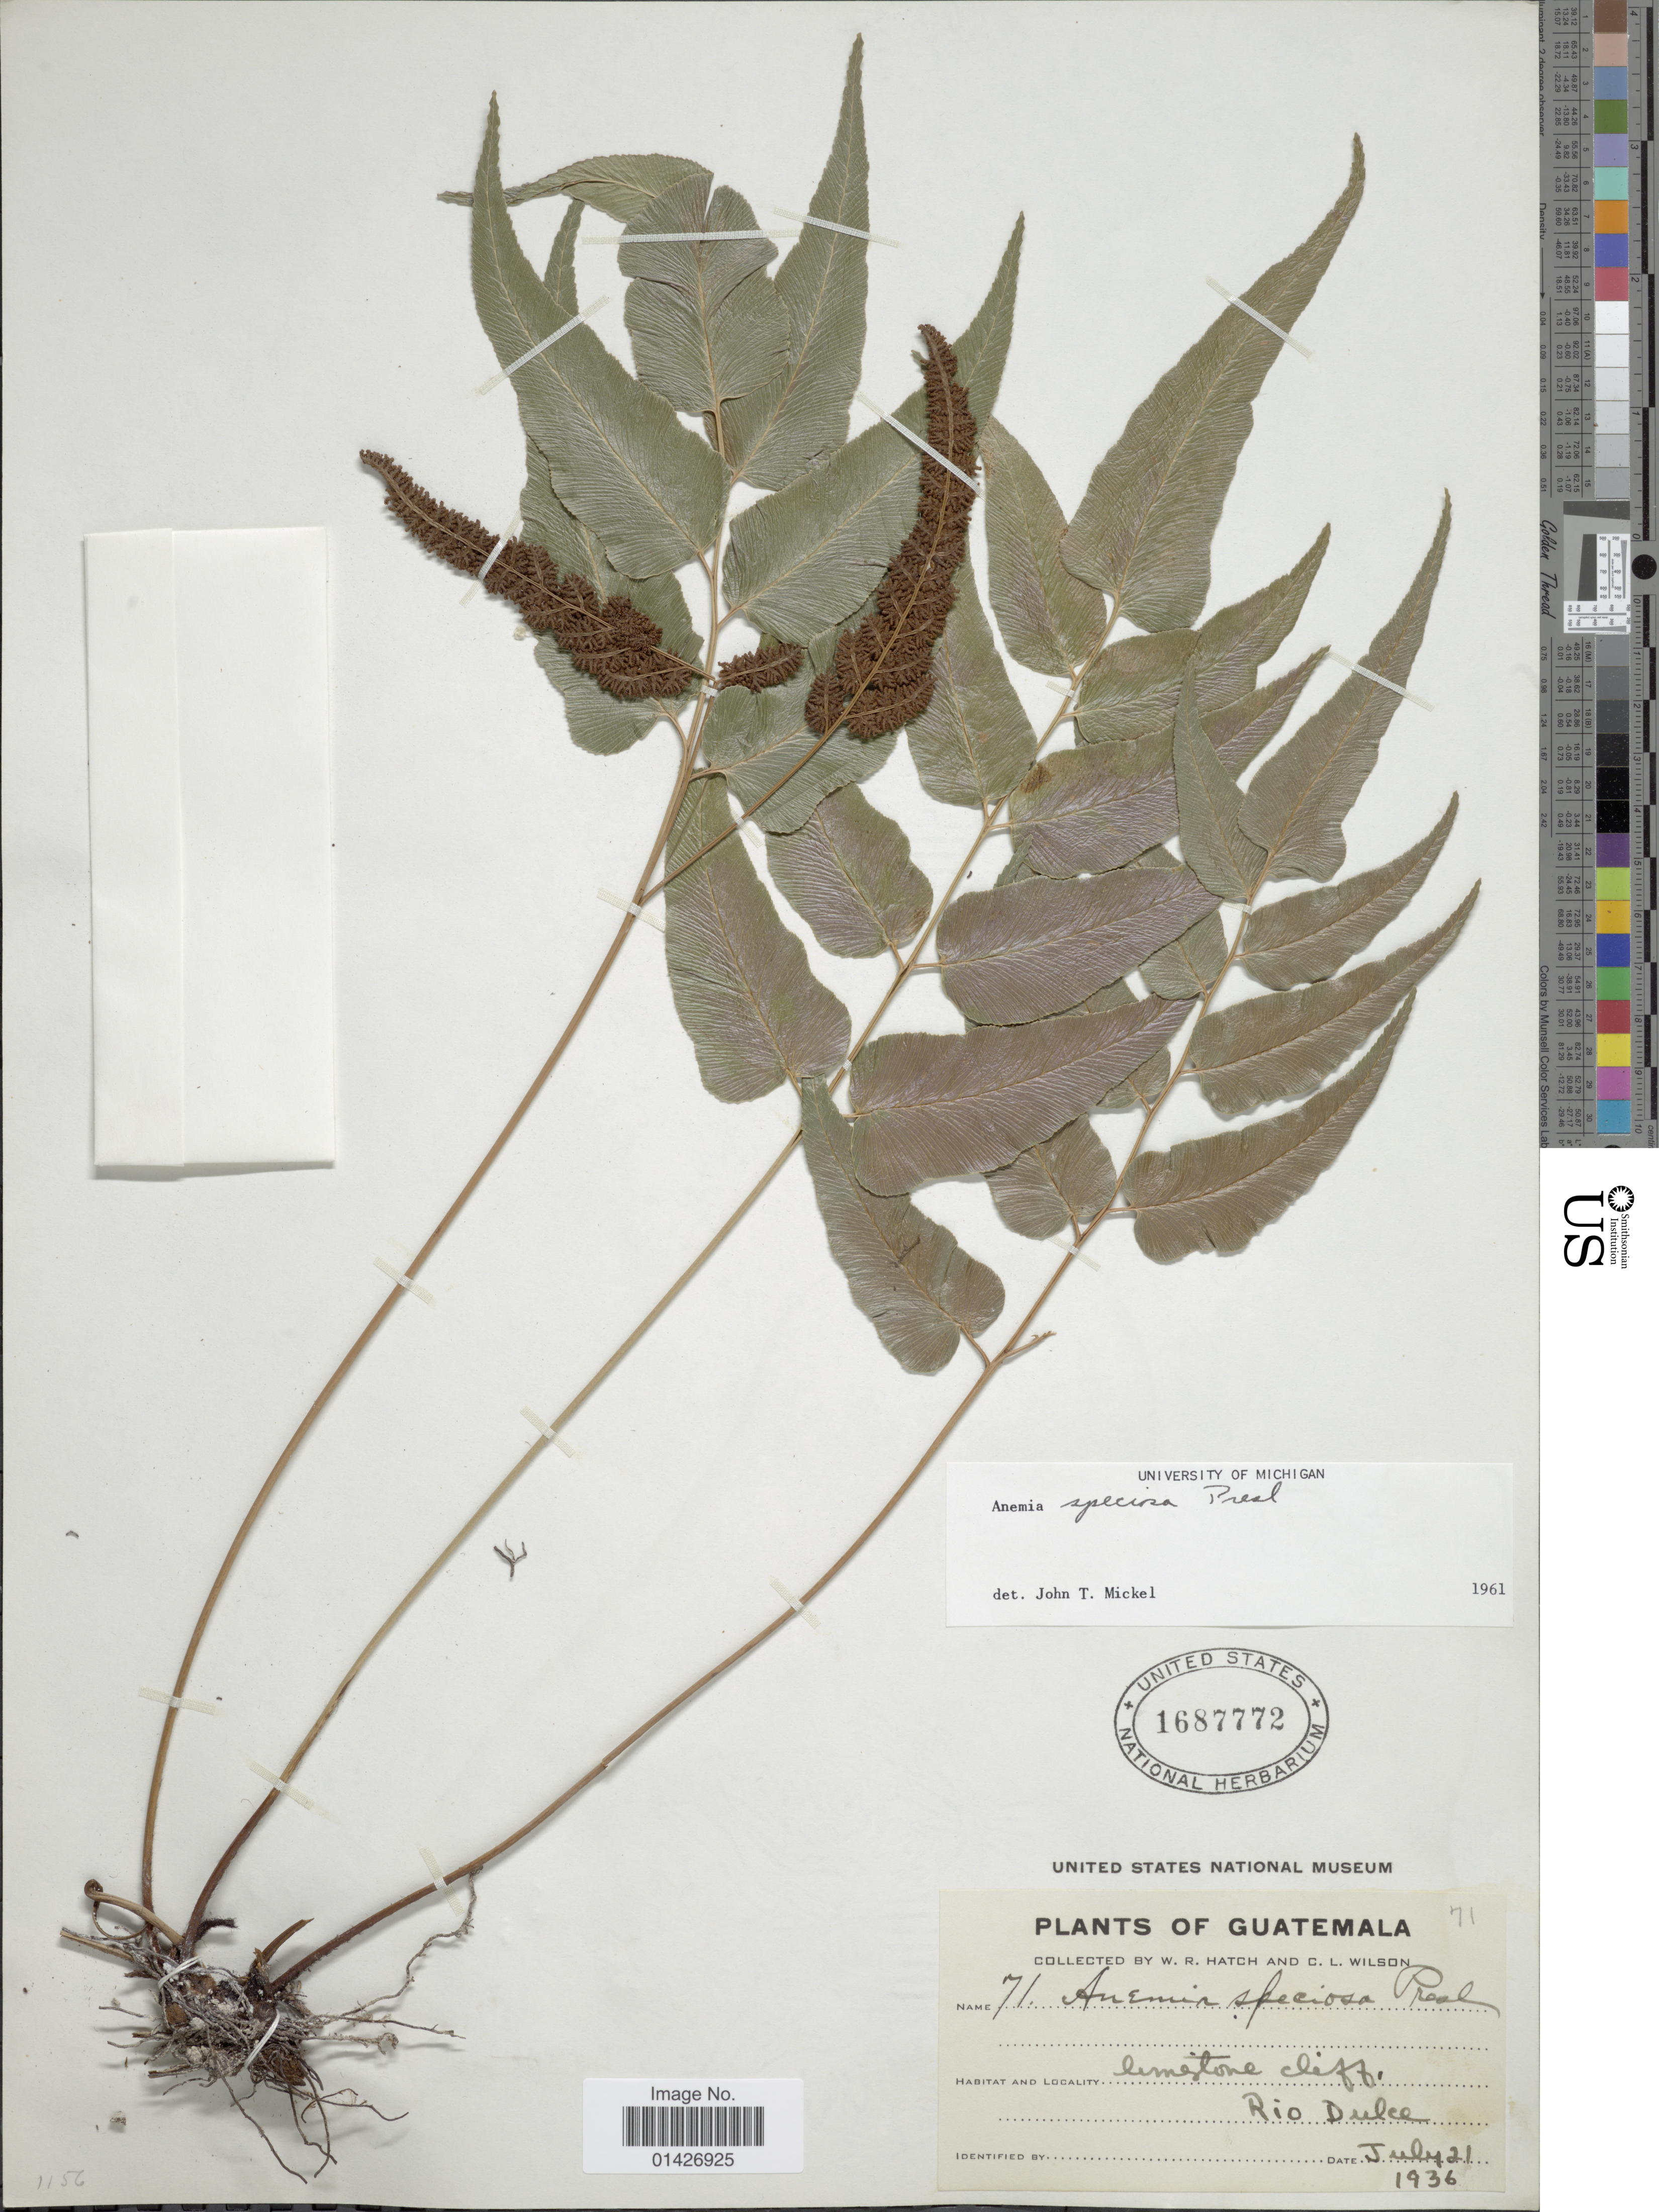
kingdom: Plantae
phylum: Tracheophyta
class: Polypodiopsida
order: Schizaeales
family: Anemiaceae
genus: Anemia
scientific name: Anemia speciosa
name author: C. Presl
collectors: W. Hatch & C. L. Wilson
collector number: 71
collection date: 1936-07-21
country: Guatemala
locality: Rio Dulce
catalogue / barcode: US 1687772